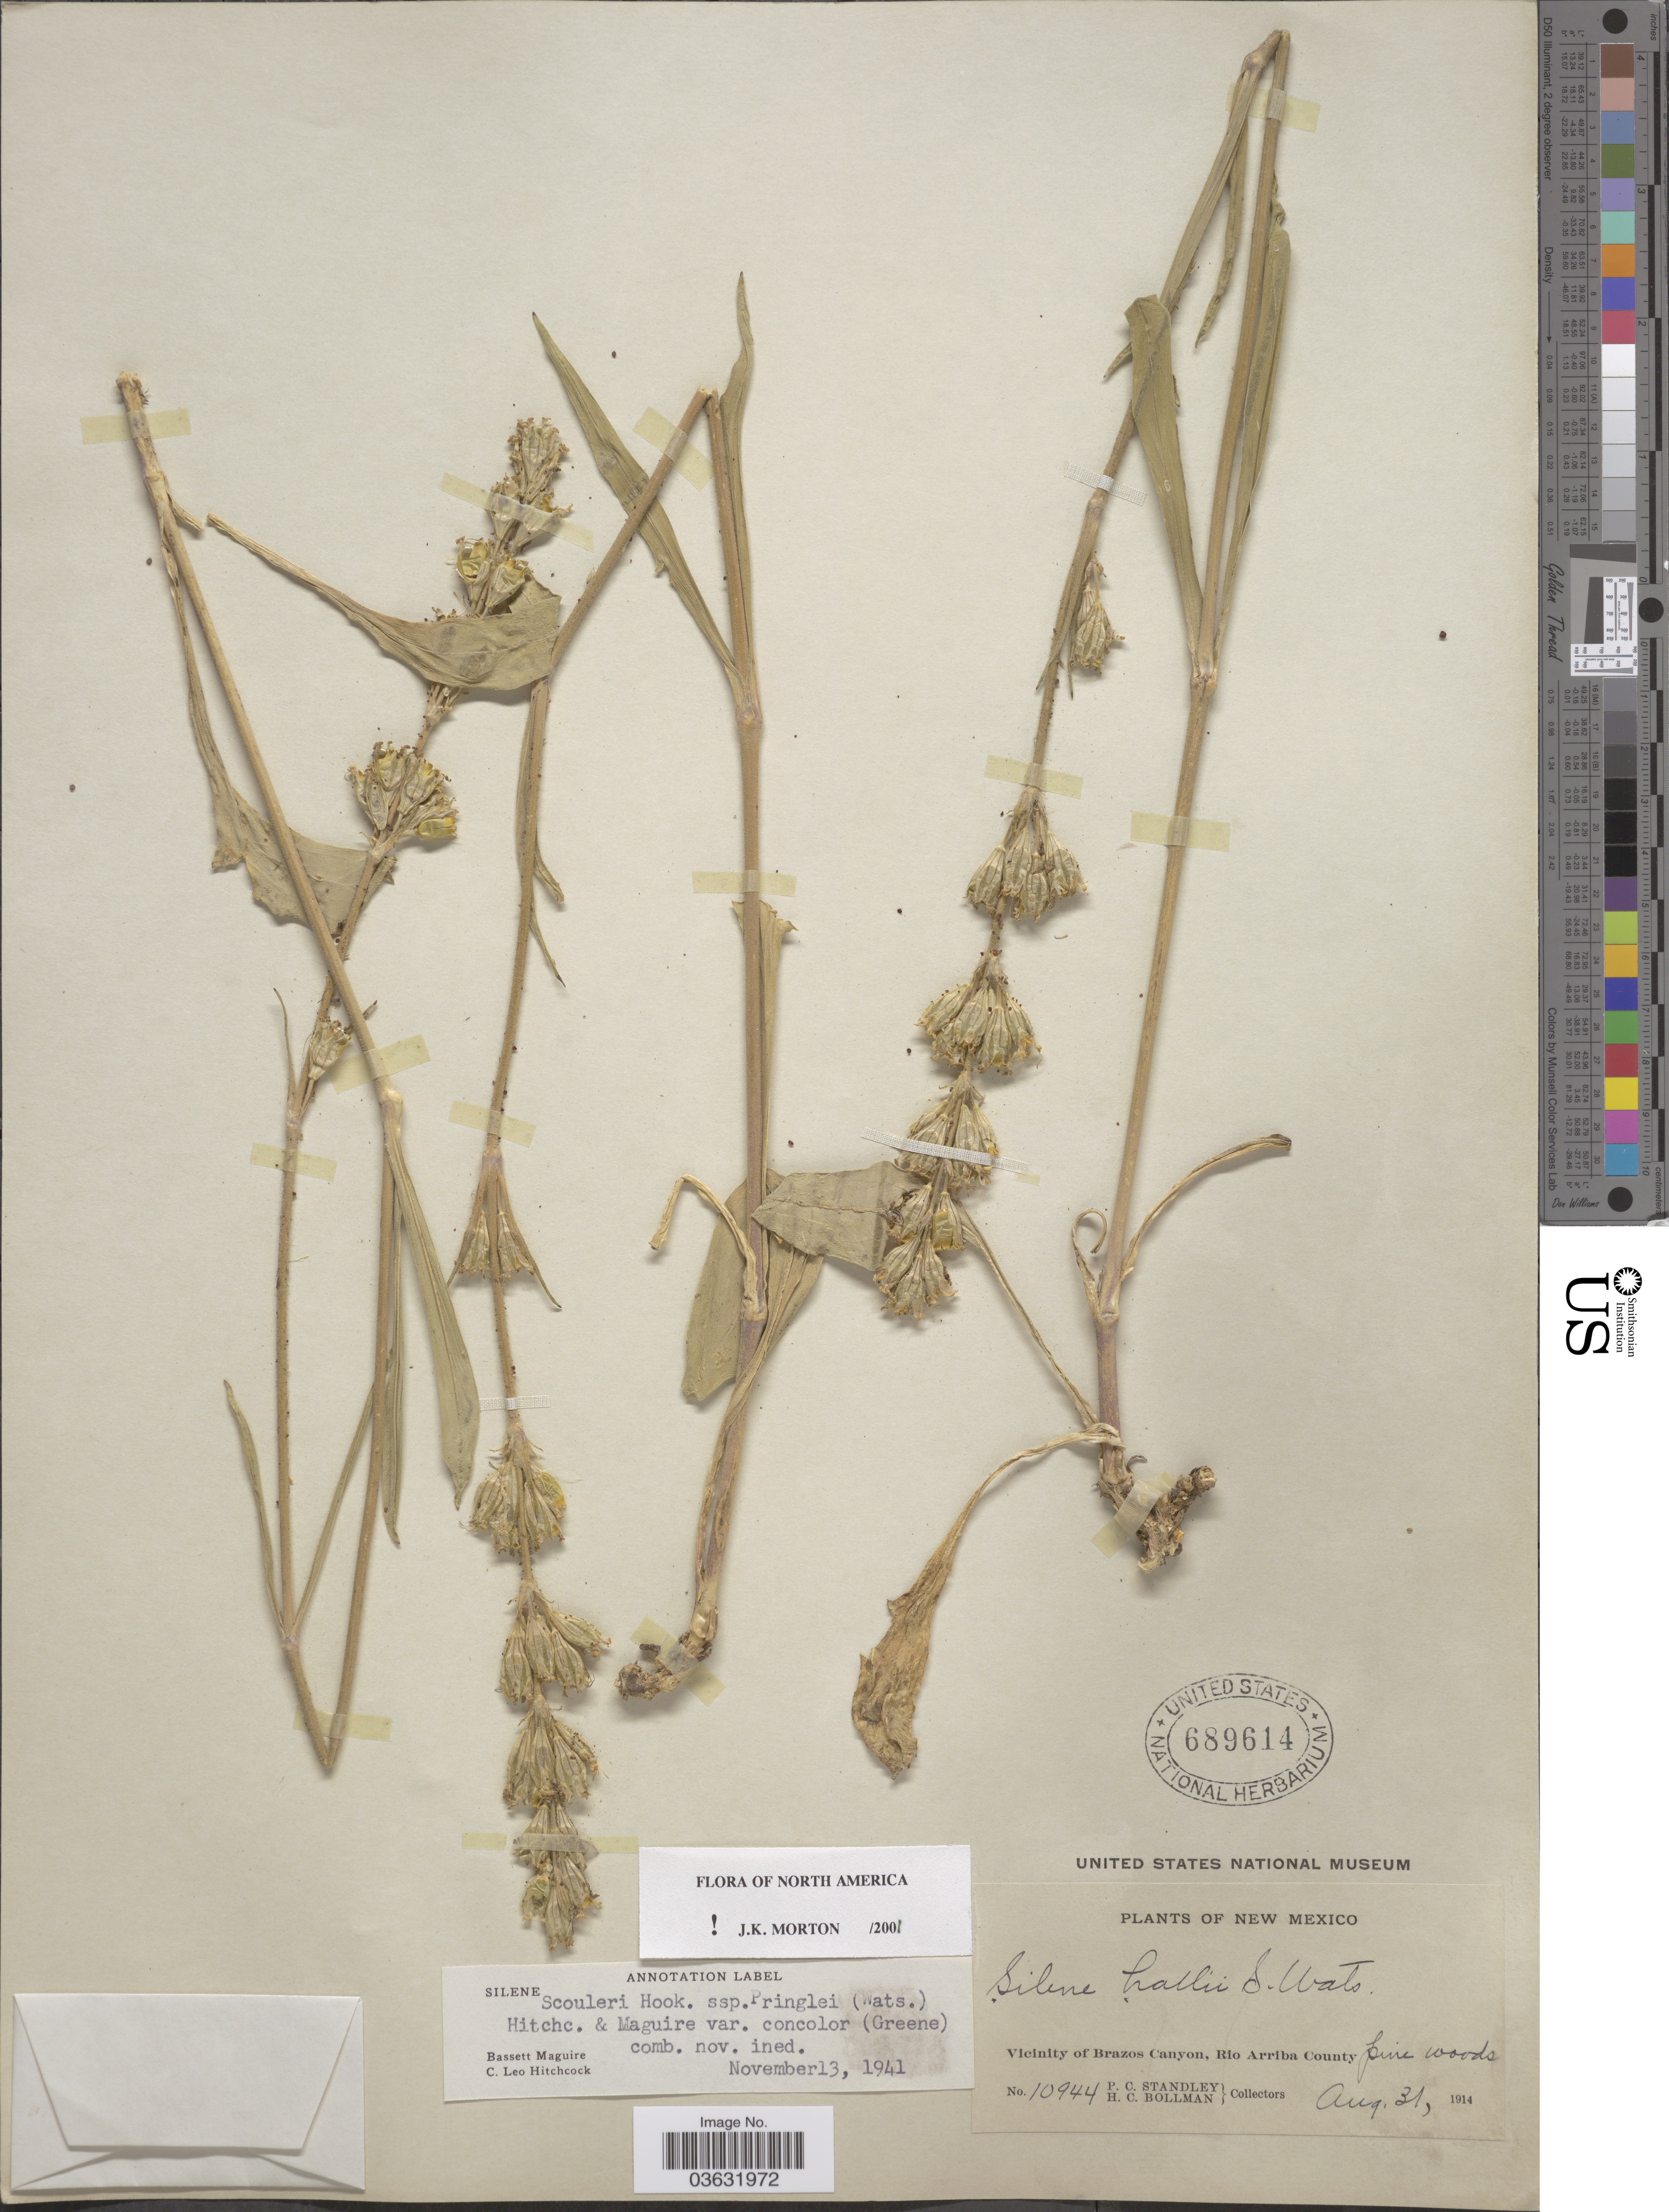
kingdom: Plantae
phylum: Tracheophyta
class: Magnoliopsida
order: Caryophyllales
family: Caryophyllaceae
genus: Silene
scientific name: Silene scouleri var. concolor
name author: (Greene) C.L. Hitchc. & Maguire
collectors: P. C. Standley & H. C. Bollman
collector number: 10944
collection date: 1914-08-31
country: United States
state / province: New Mexico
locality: Vicinity of Brazos Canyon, Rio Arriba County.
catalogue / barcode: US 689614